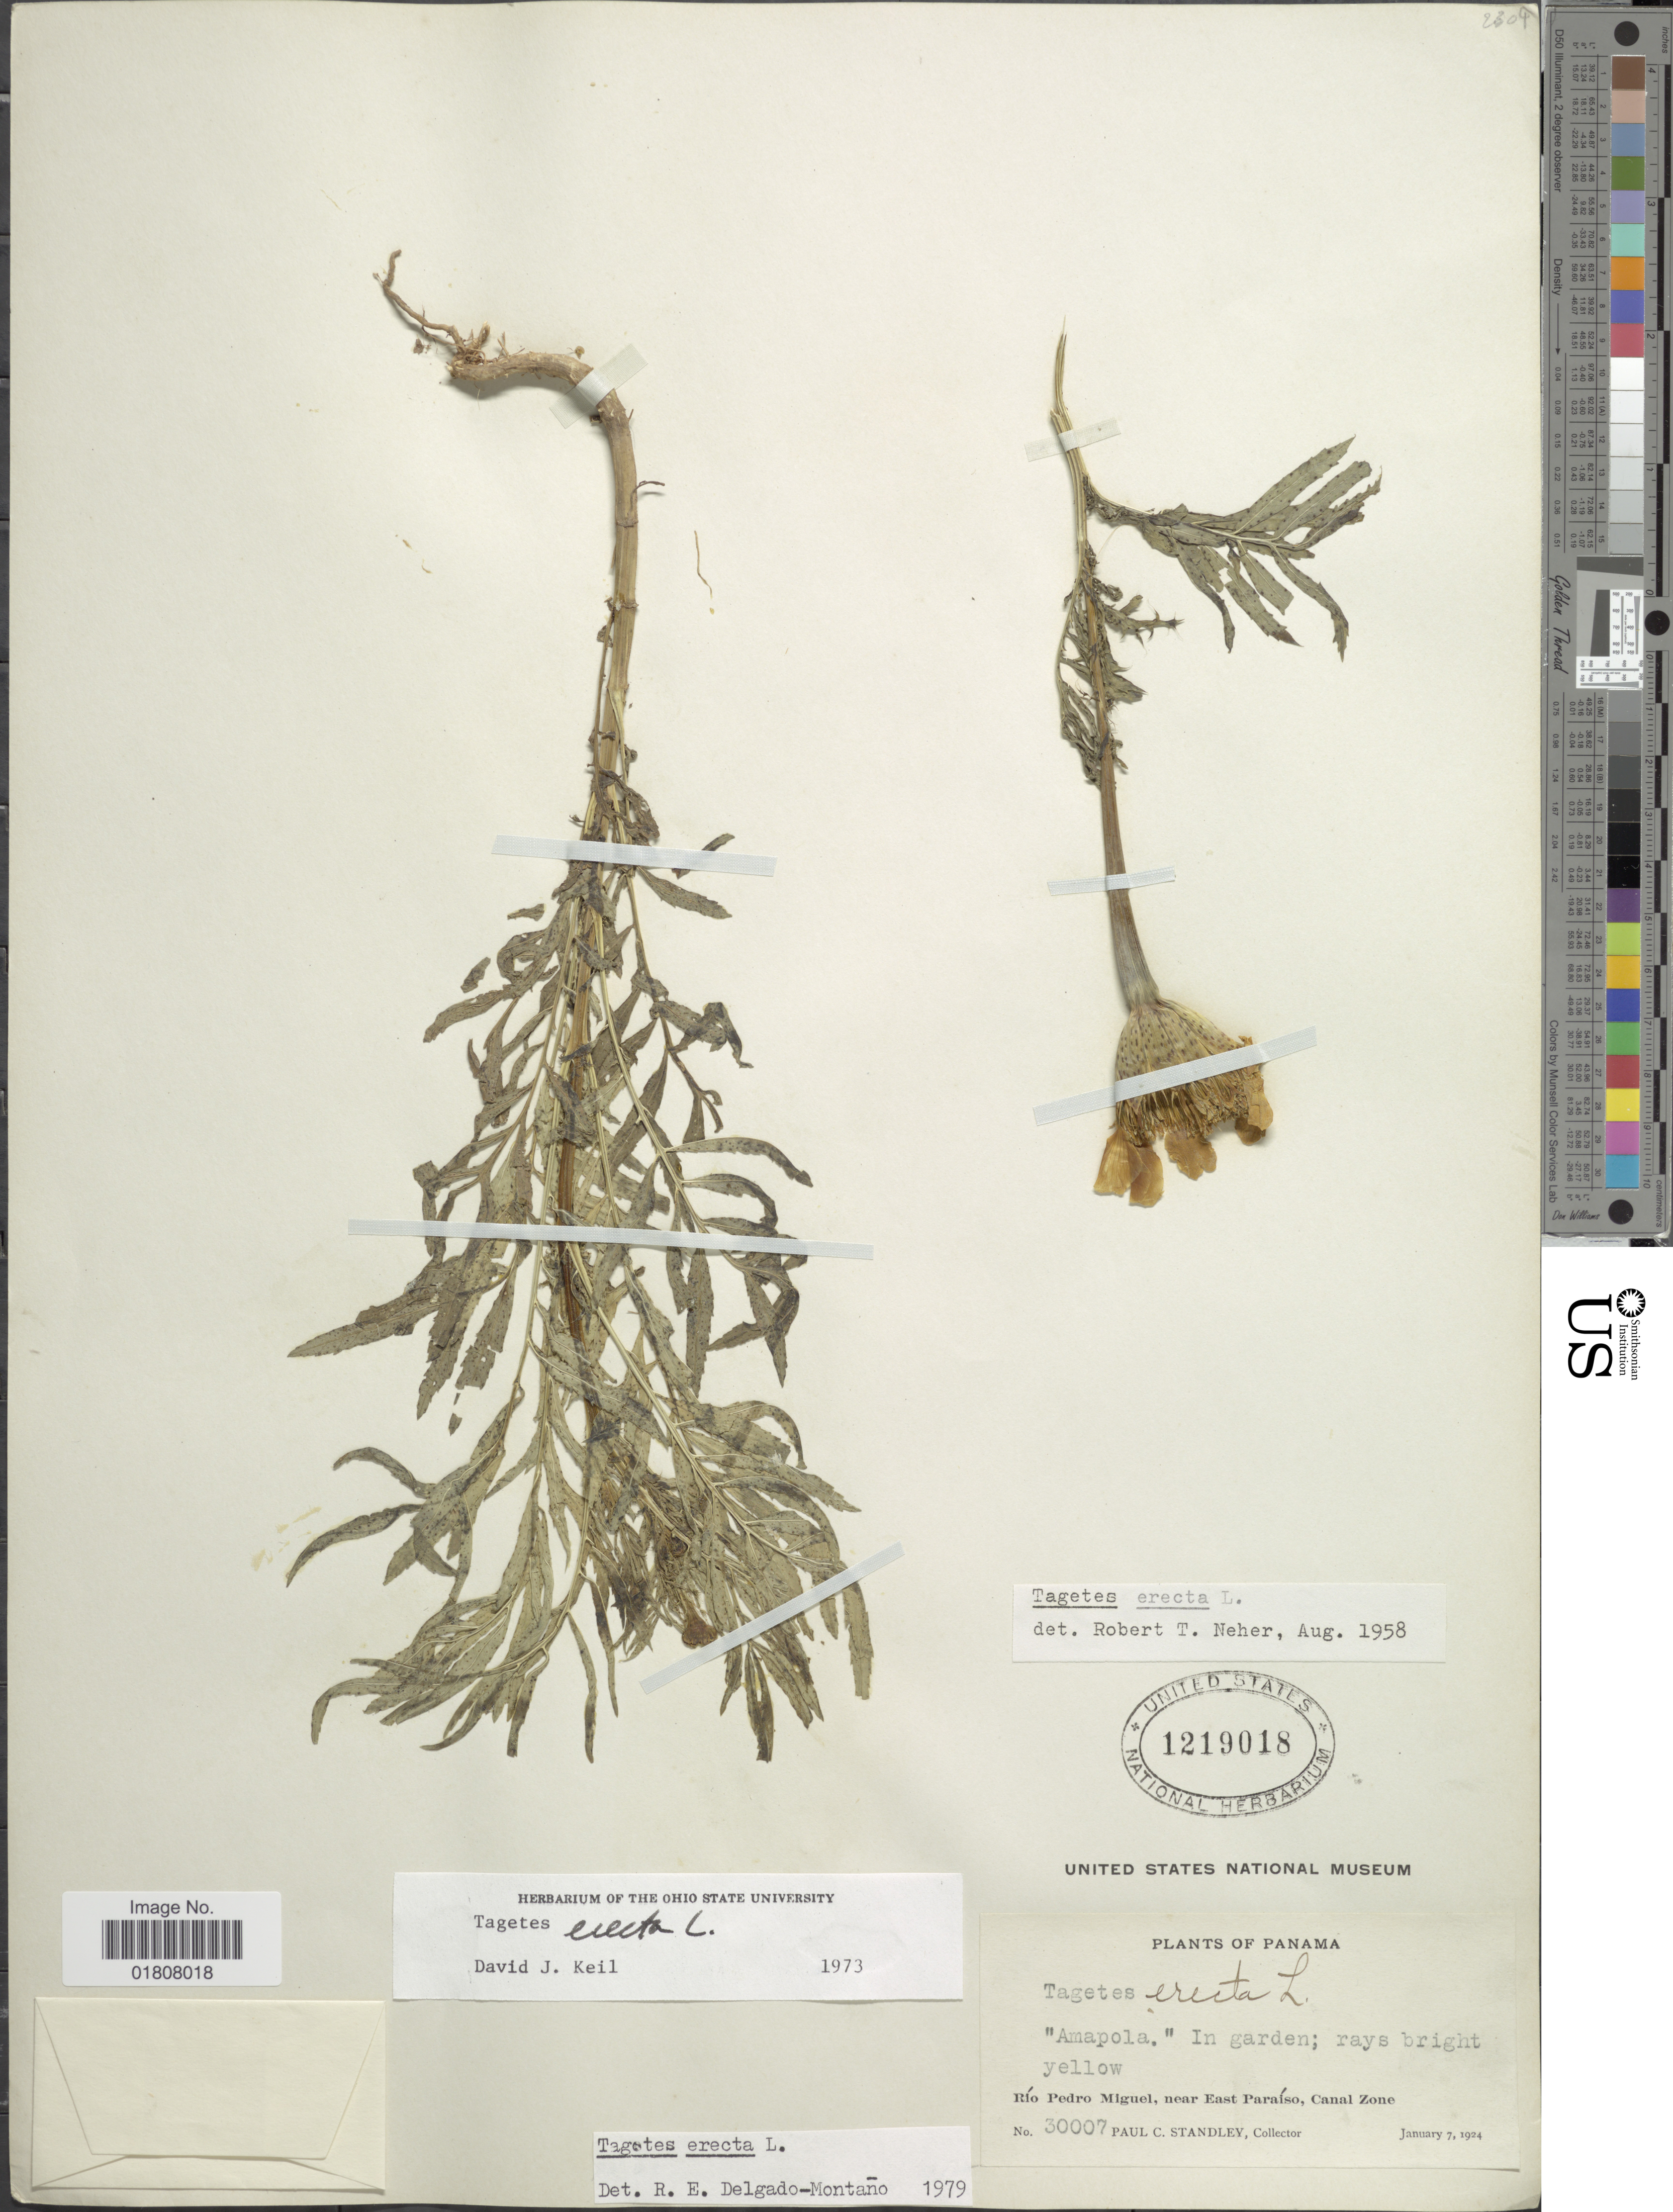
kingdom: Plantae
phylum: Tracheophyta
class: Magnoliopsida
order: Asterales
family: Asteraceae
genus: Tagetes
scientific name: Tagetes erecta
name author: L.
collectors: P. C. Standley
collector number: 30007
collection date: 1924-01-07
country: Panama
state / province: Colón / Panamá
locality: Rio Pedro Miguel, near East Paraiso, Canal Zone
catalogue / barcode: US 1219018